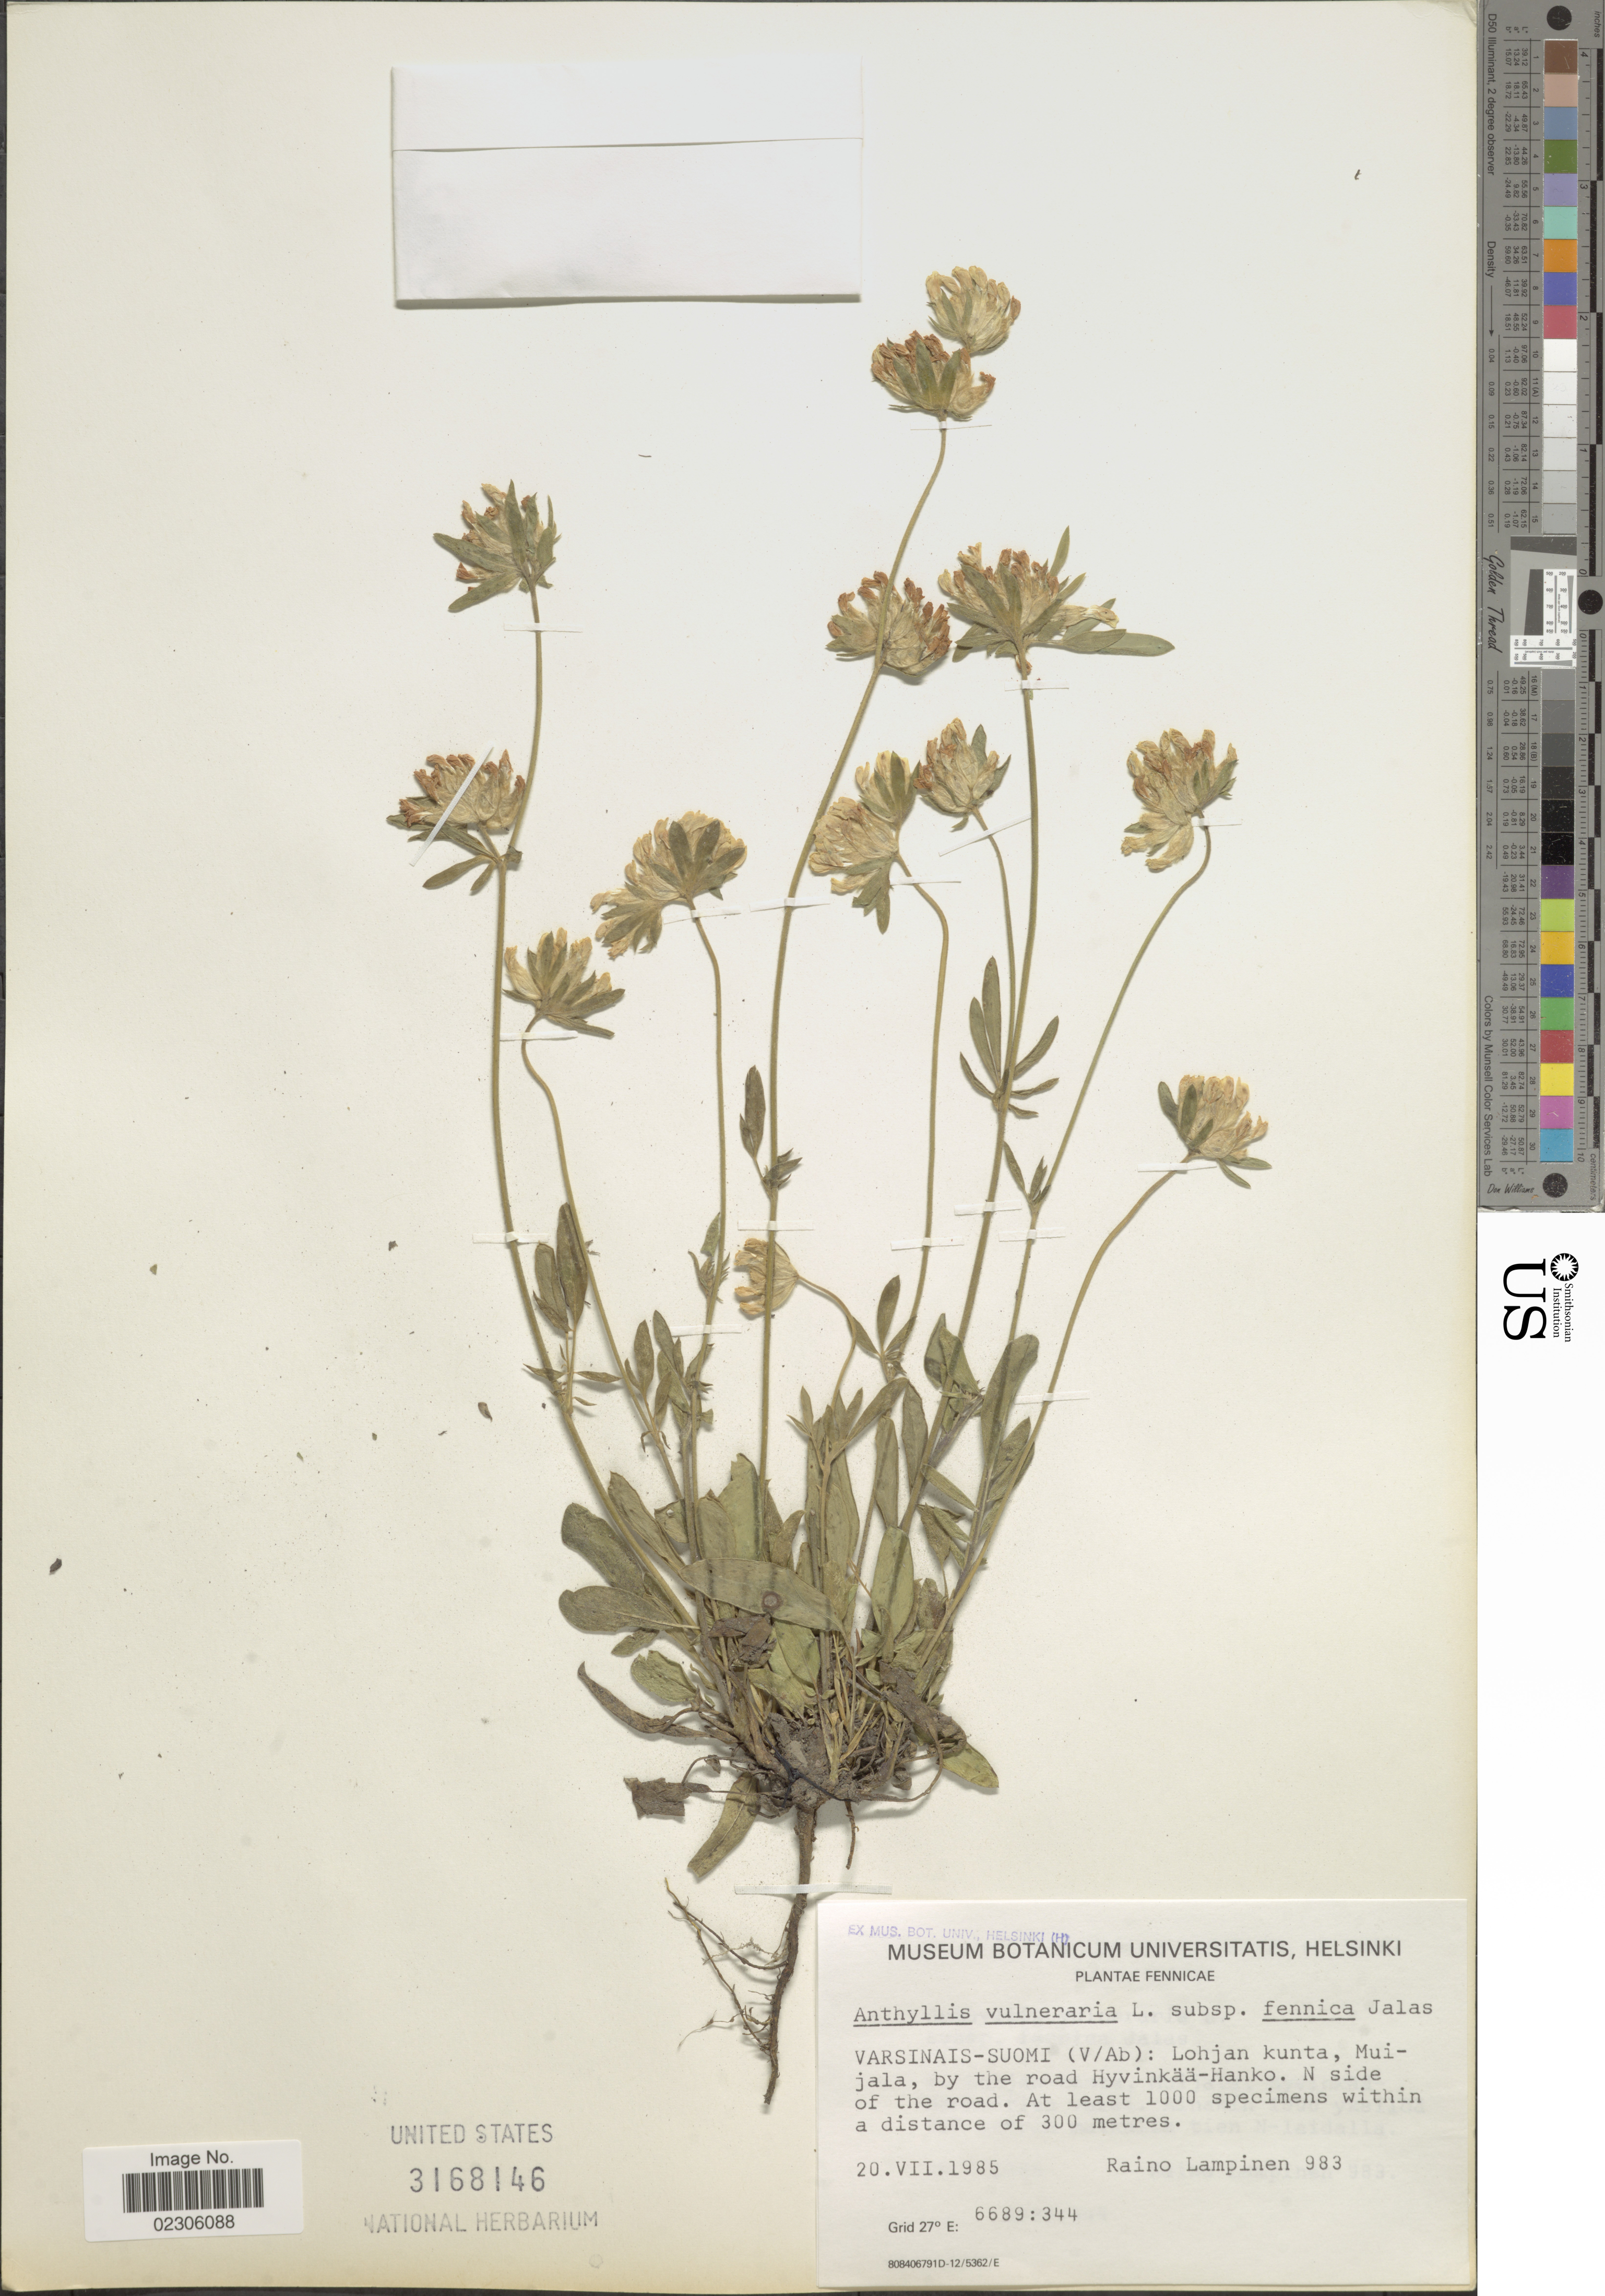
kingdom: Plantae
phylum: Tracheophyta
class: Magnoliopsida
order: Fabales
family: Fabaceae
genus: Anthyllis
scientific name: Anthyllis vulneraria subsp. fennica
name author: (Jalas) Cullen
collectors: R. Lampinen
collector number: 983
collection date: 1985-07-20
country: Finland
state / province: Varsinais-Suomi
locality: Fennicae, (V/Ab(), Lohjan kunta, Muijala, by the road Hyvinkaa-Hanko, N side of the road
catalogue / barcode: US 3168146